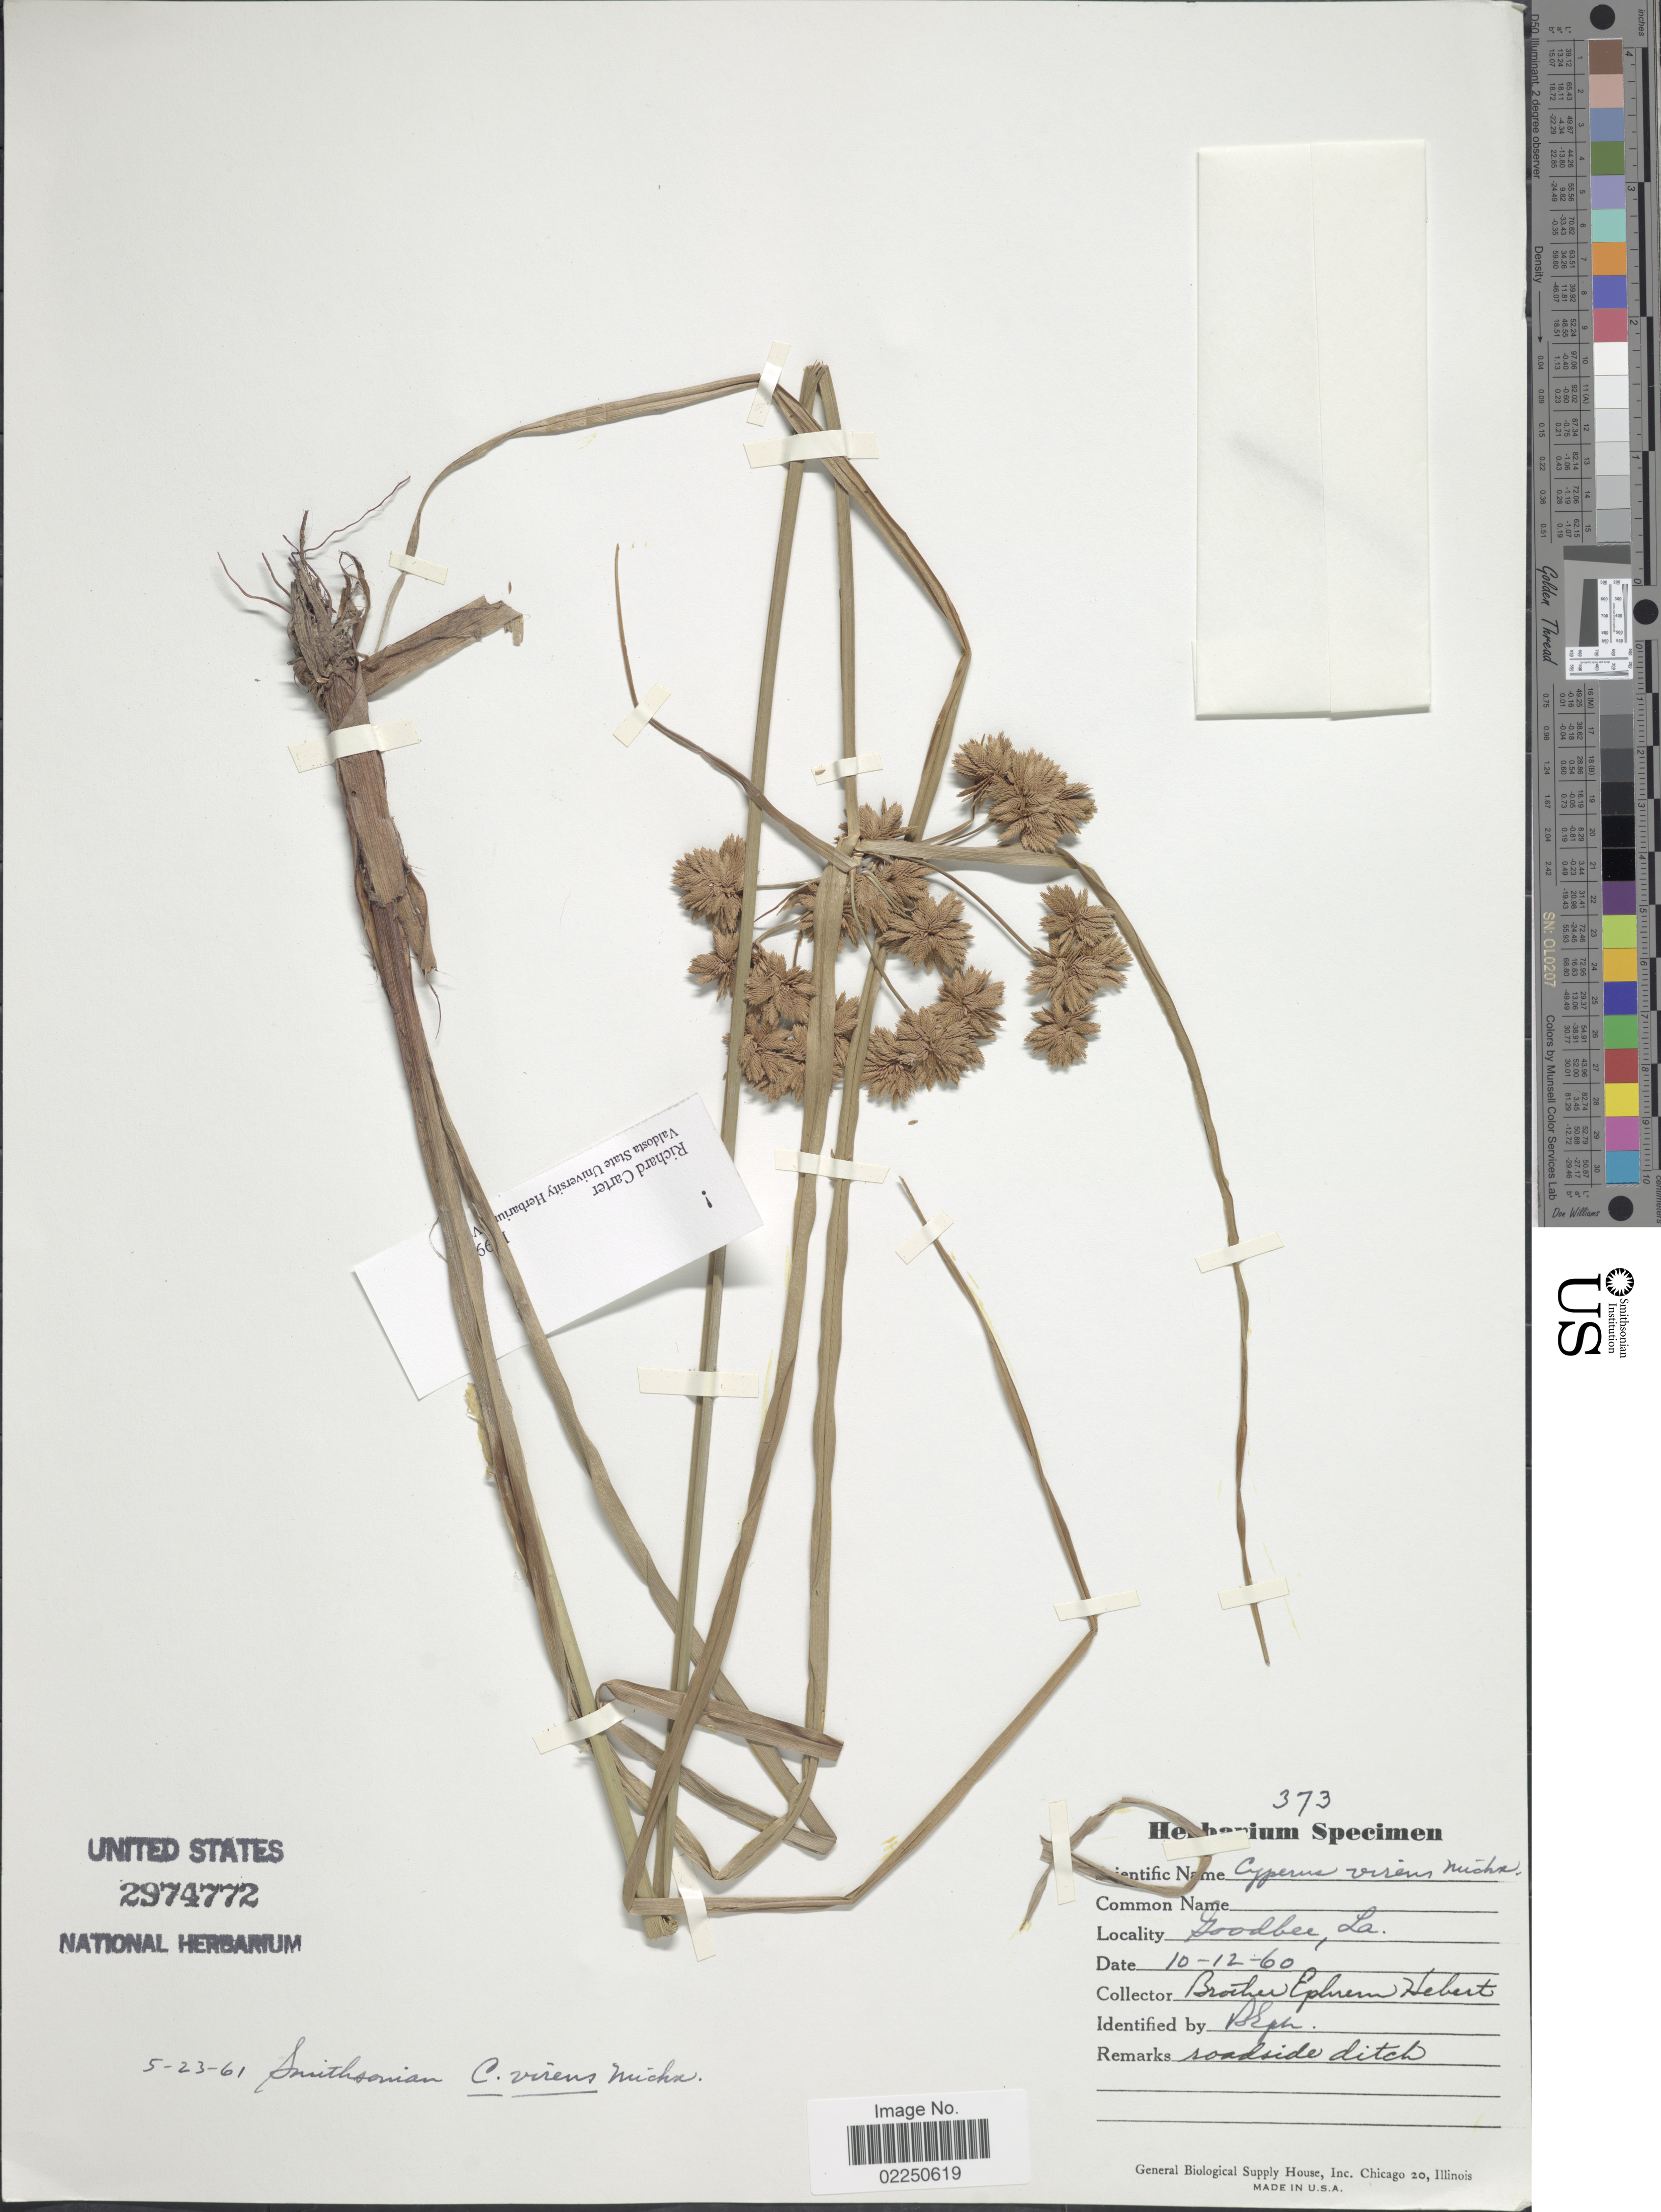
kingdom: Plantae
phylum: Tracheophyta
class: Liliopsida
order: Poales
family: Cyperaceae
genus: Cyperus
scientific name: Cyperus virens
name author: Michx.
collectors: E. Hebert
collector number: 373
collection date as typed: Transcribed d/m/y: 12/10/60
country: United States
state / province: Louisiana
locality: Goodbee, La.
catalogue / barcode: US 2974772